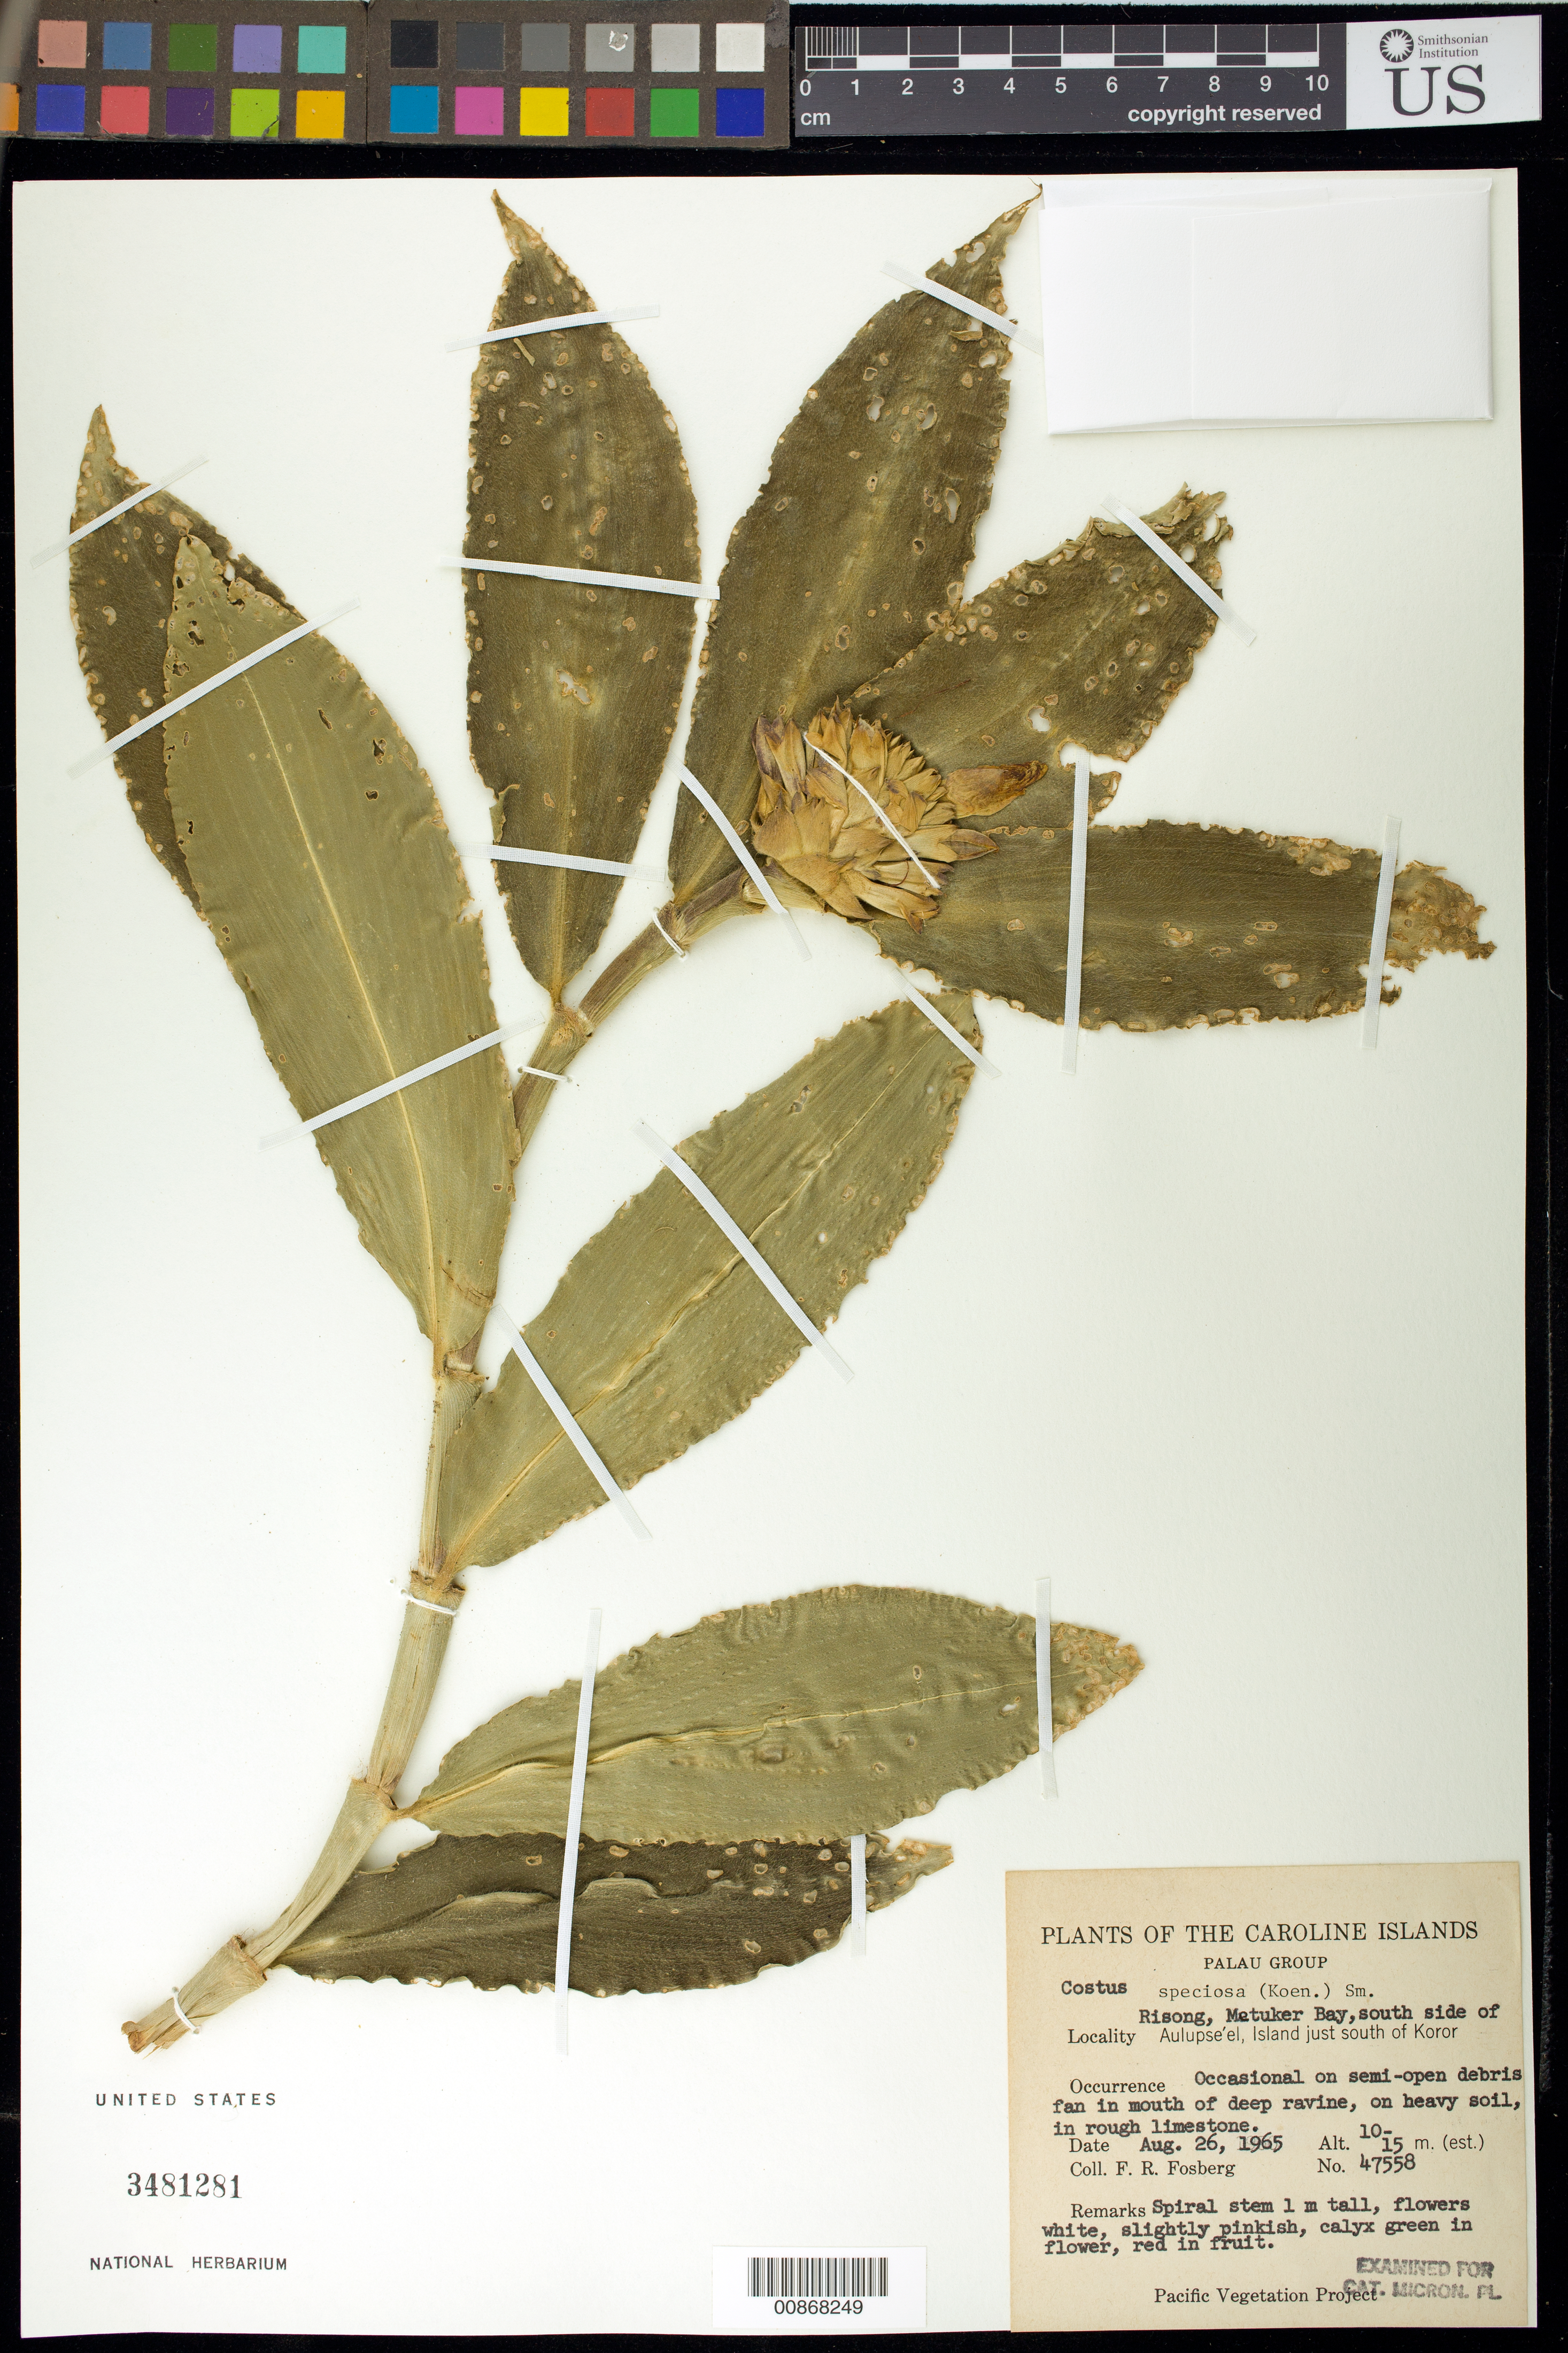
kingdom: Plantae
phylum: Tracheophyta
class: Liliopsida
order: Zingiberales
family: Costaceae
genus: Hellenia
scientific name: Hellenia speciosa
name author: (J. Koenig) S.R. Dutta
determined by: Wagner, W. L., (BOT), Smithsonian Institution - National Museum of Natural History (UNITED STATES)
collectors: F. R. Fosberg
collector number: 47558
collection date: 1965-08-26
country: Palau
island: Ulebsechel [Aulupse'el]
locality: Risong, Metuker Bay, south side of Aulupse'el, Island just S of Koror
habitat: Occasional on semi-open debris fan in mouth of deep ravine, on heavy soil, in rough limestone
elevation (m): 10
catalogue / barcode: US 3481281